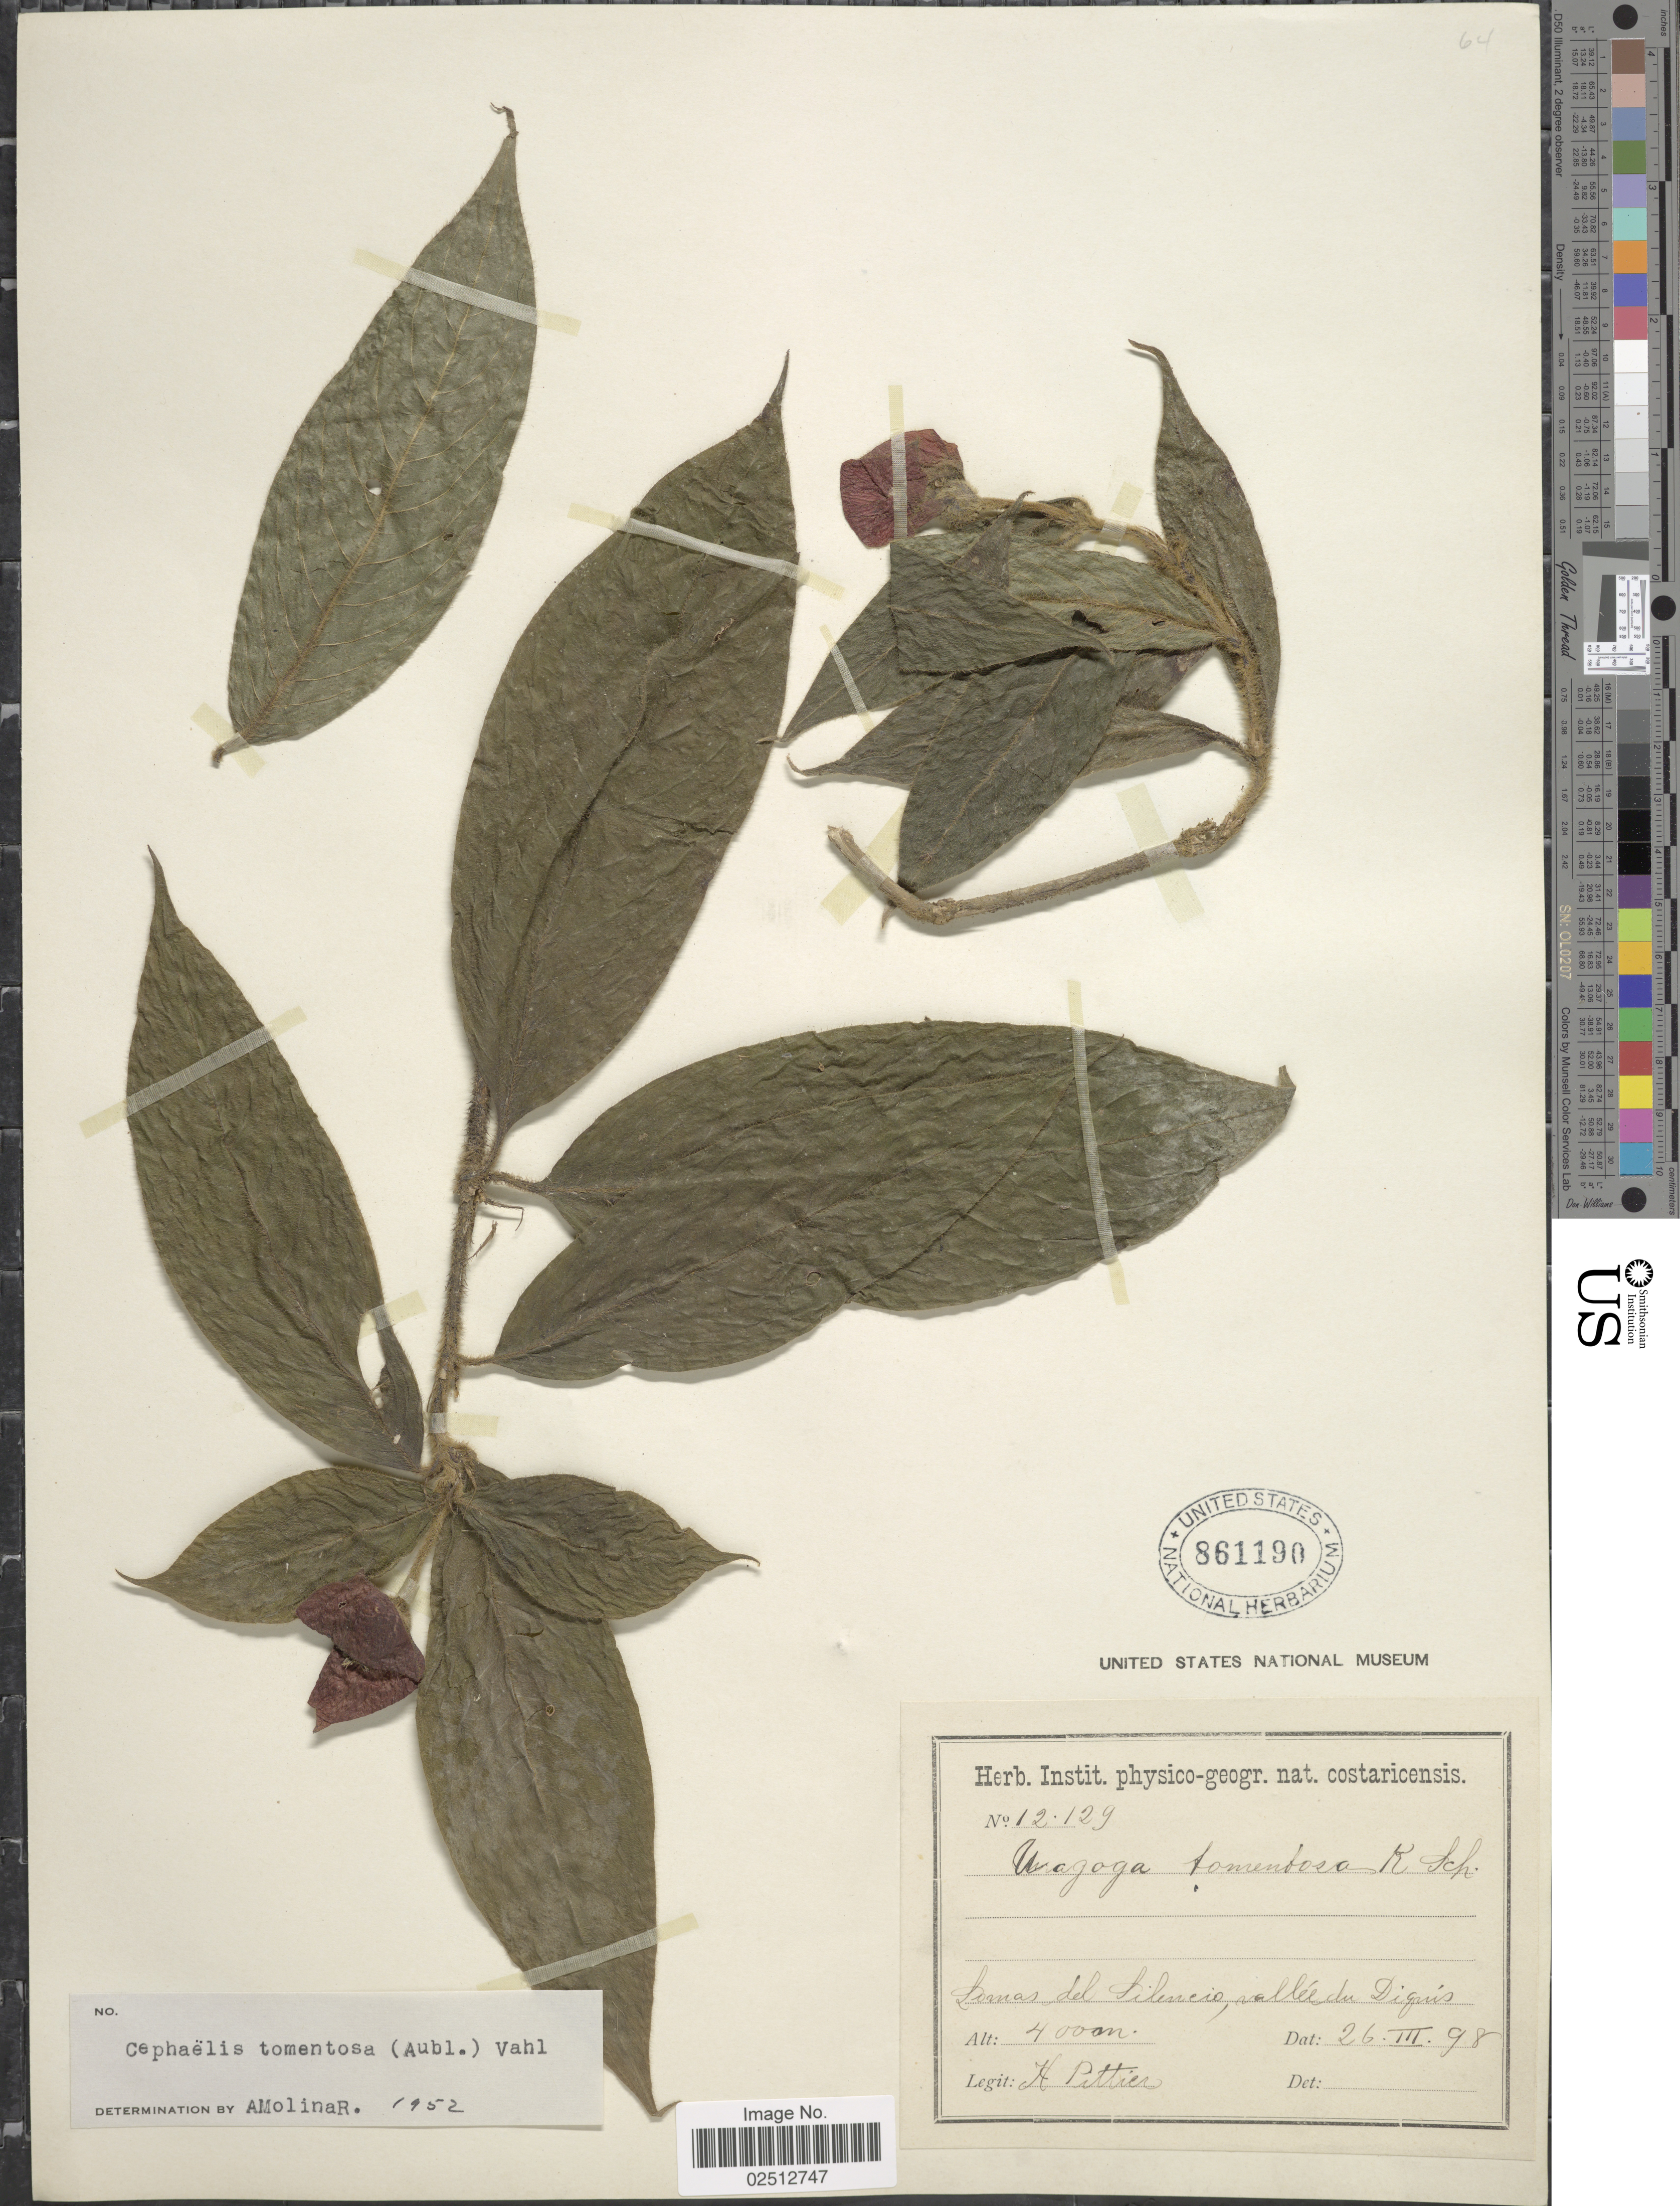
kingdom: Plantae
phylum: Tracheophyta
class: Magnoliopsida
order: Gentianales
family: Rubiaceae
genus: Psychotria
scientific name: Psychotria poeppigiana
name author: Müll. Arg.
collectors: H. F. Pittier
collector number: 12129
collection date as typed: Transcribed d/m/y: 26/3/98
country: Costa Rica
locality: Lomas del Silencio, vallee du Diguis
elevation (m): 4000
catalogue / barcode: US 861190